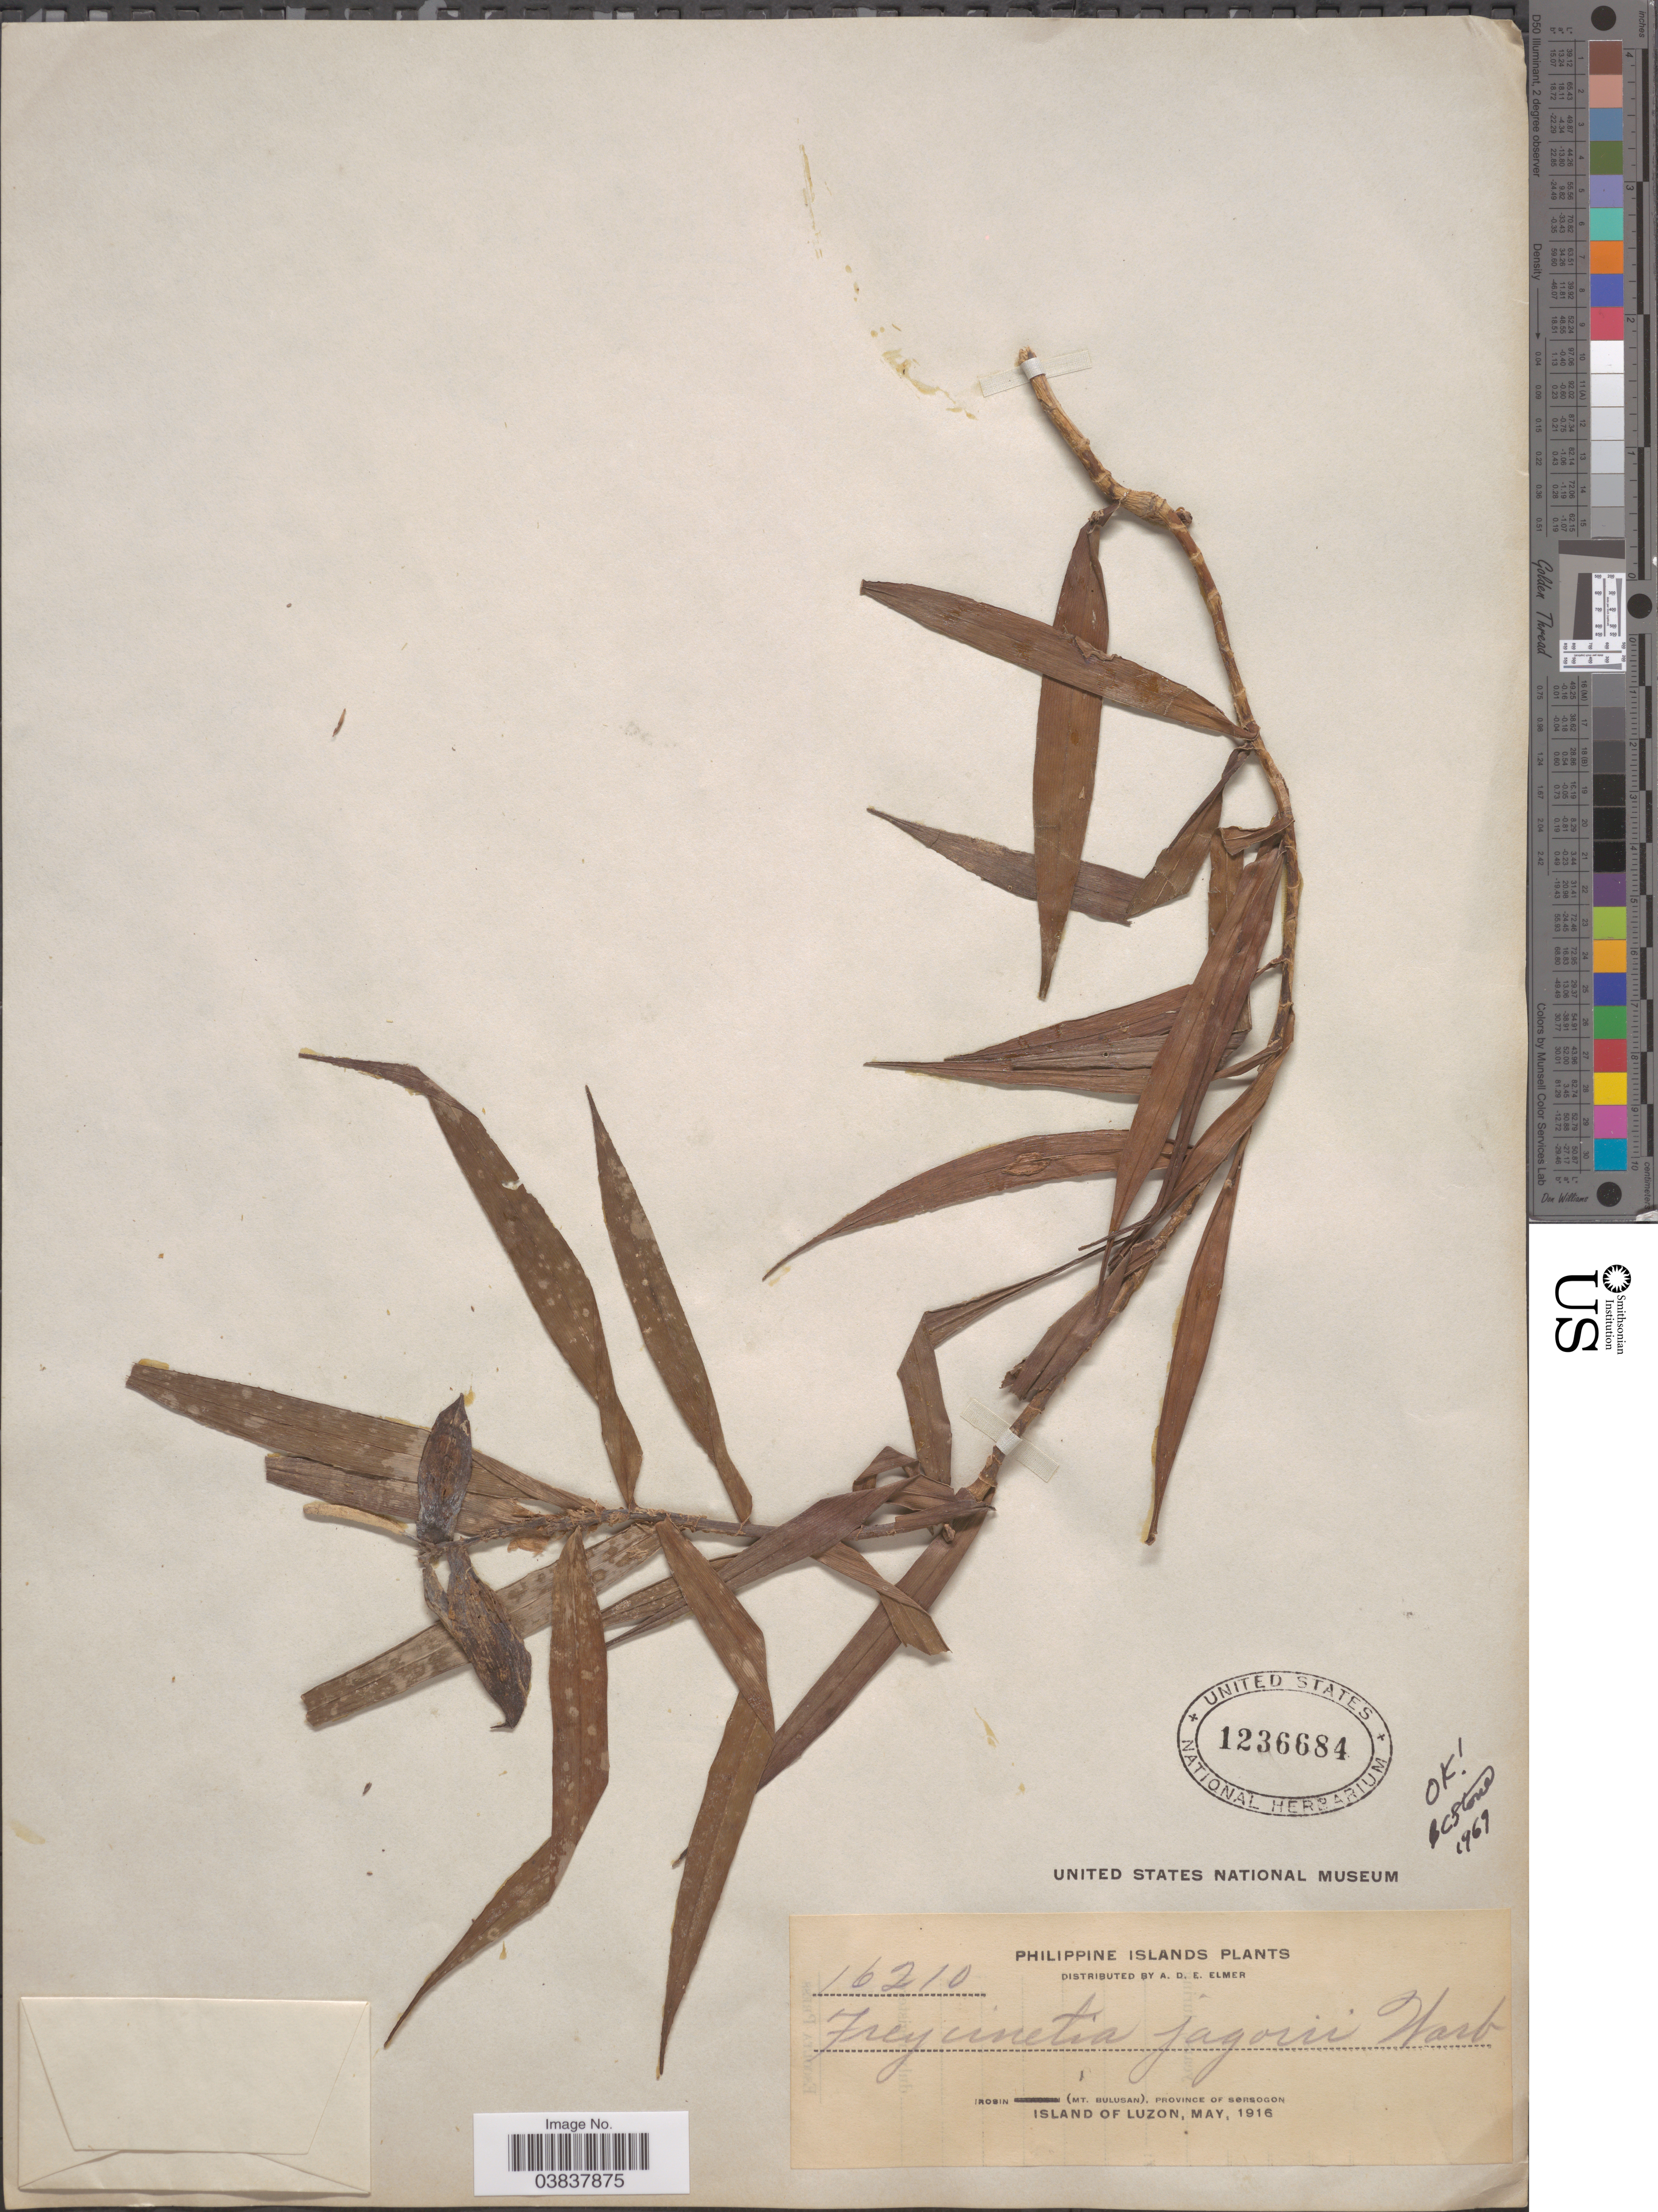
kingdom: Plantae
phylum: Tracheophyta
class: Liliopsida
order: Pandanales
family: Pandanaceae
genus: Freycinetia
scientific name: Freycinetia jagorii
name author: Warb.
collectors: A. D. E. Elmer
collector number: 16210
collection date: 1916-05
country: Philippines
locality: Irosin (Mt. Bulusan), Province of Sorsogon, Island of Luzon.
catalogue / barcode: US 1236684